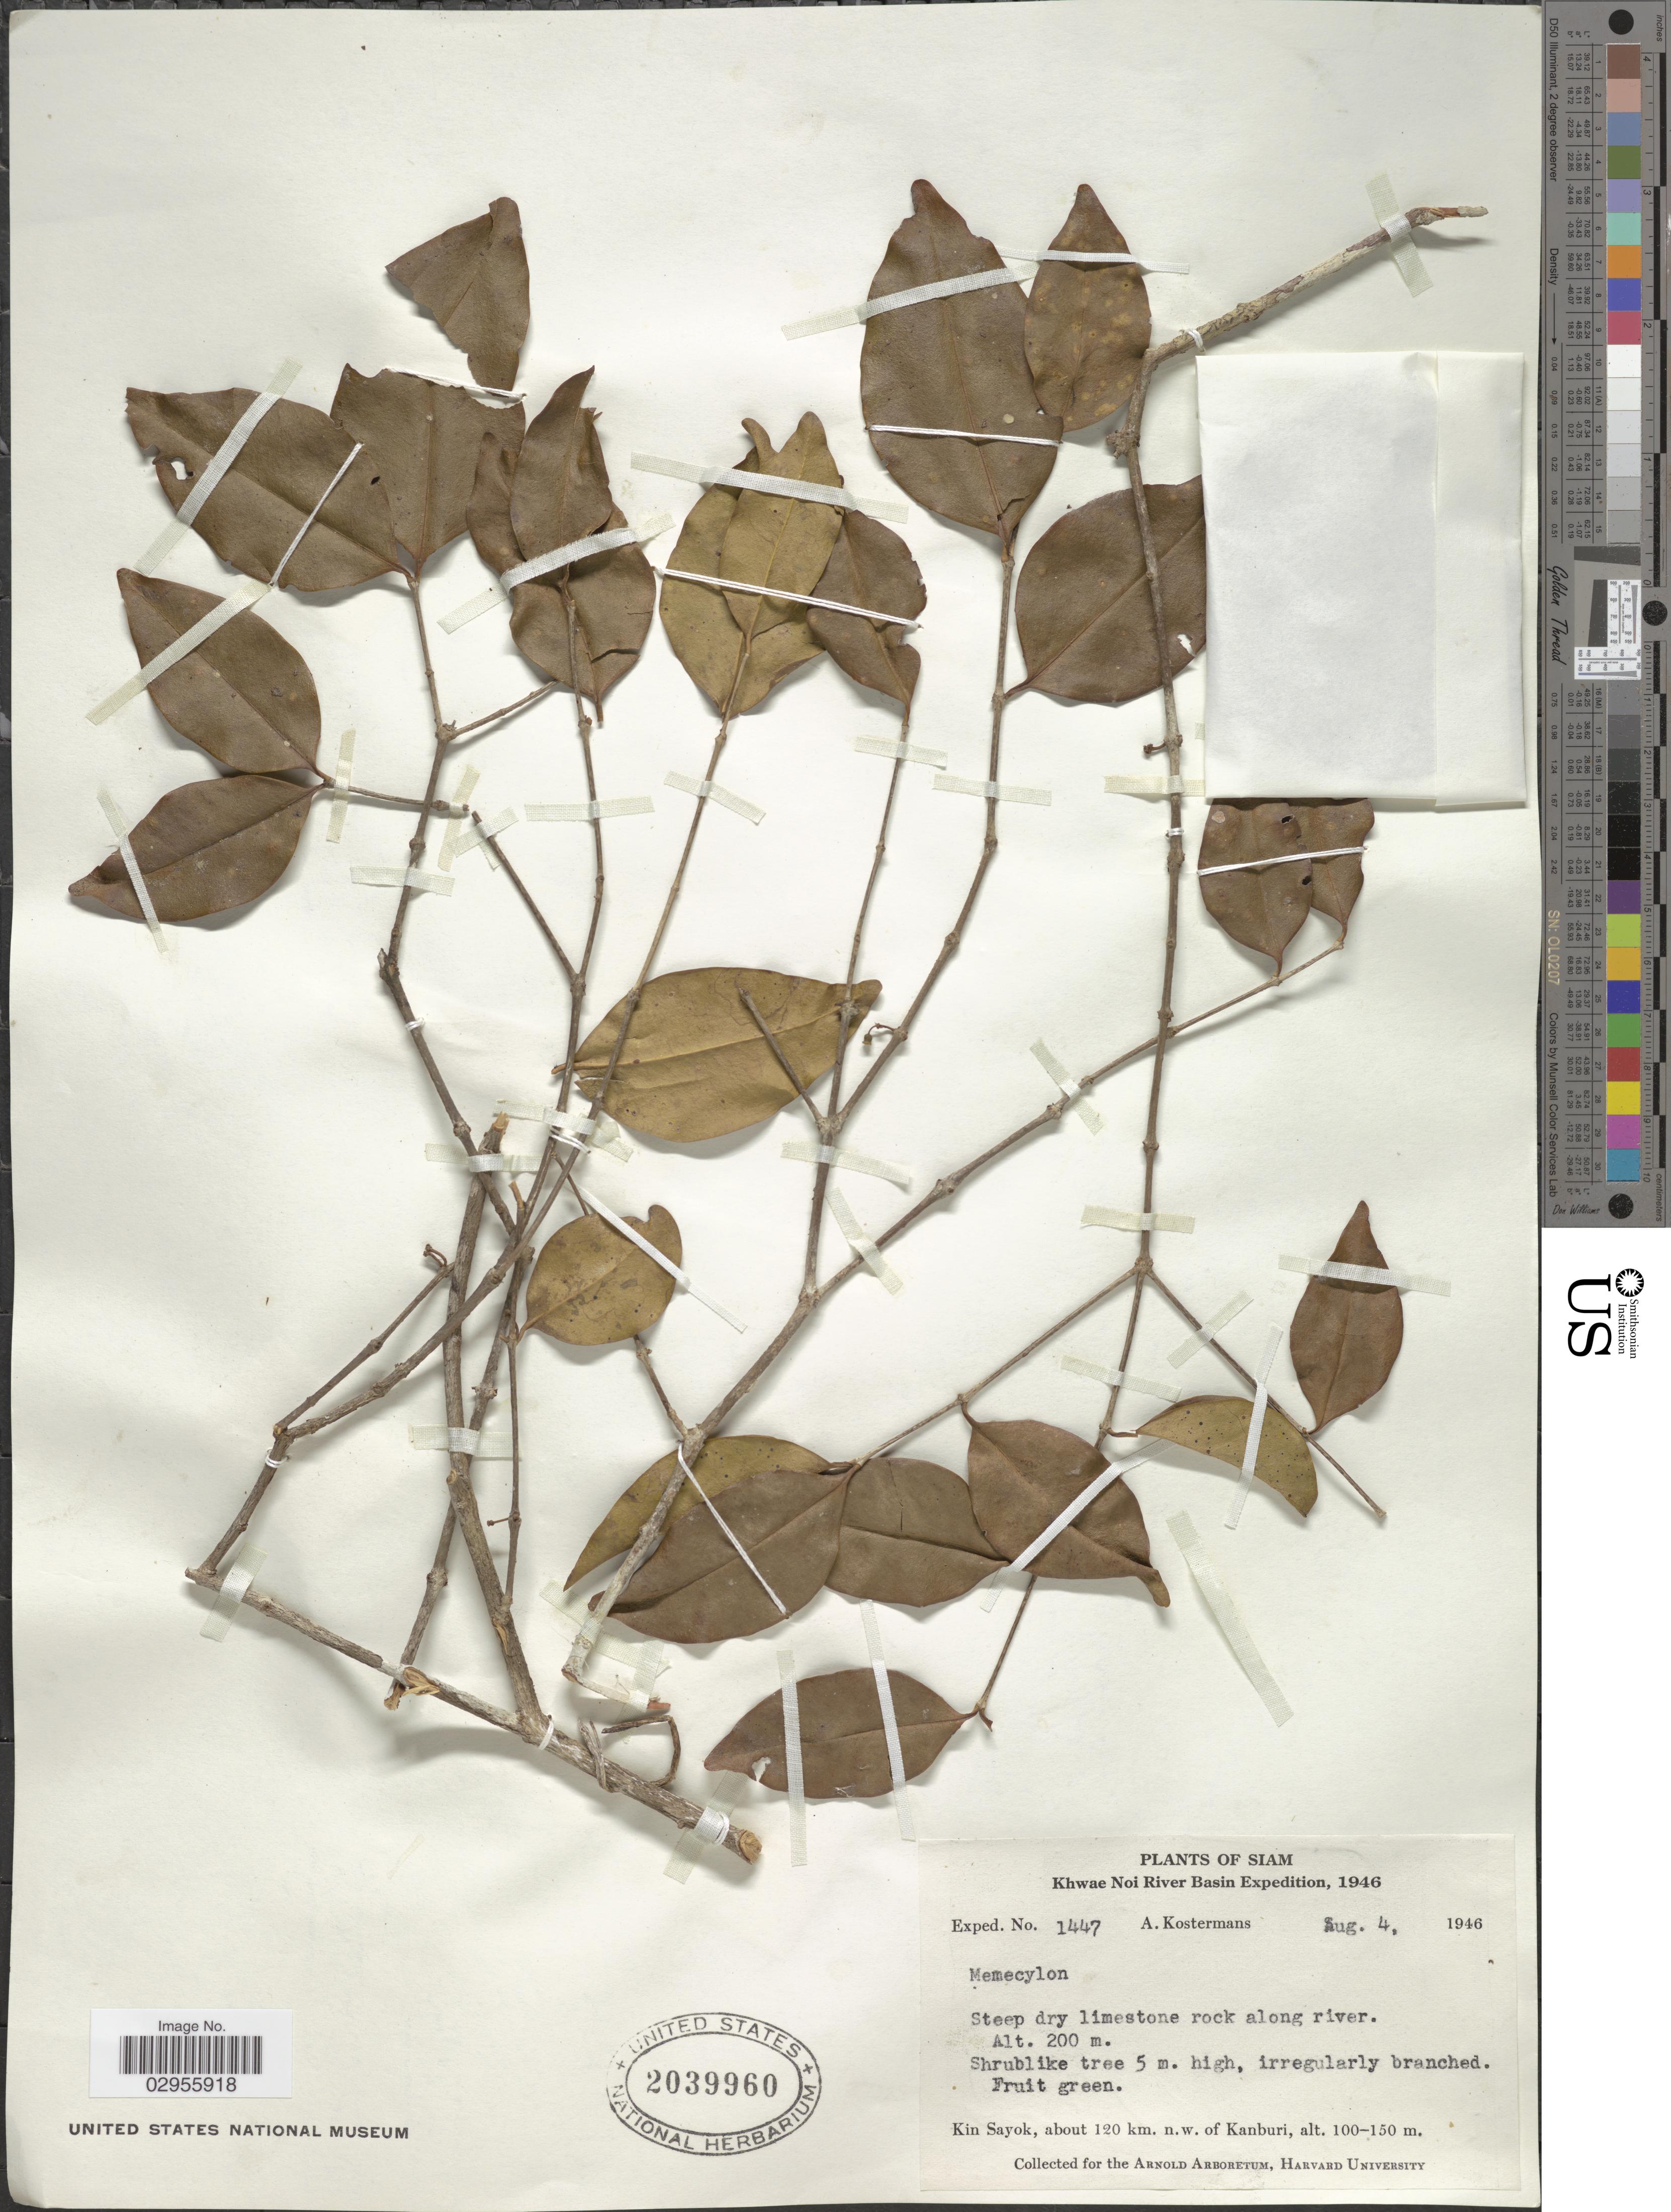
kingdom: Plantae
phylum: Tracheophyta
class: Magnoliopsida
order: Myrtales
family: Melastomataceae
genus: Memecylon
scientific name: Memecylon sp.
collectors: A. J. G. Kostermans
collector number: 1447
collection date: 1946-08-04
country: Thailand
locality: Siam. Khwae Noi River Basin. Kin Sayok, about 120 km. n.w. of Kanburi.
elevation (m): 100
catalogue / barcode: US 2039960